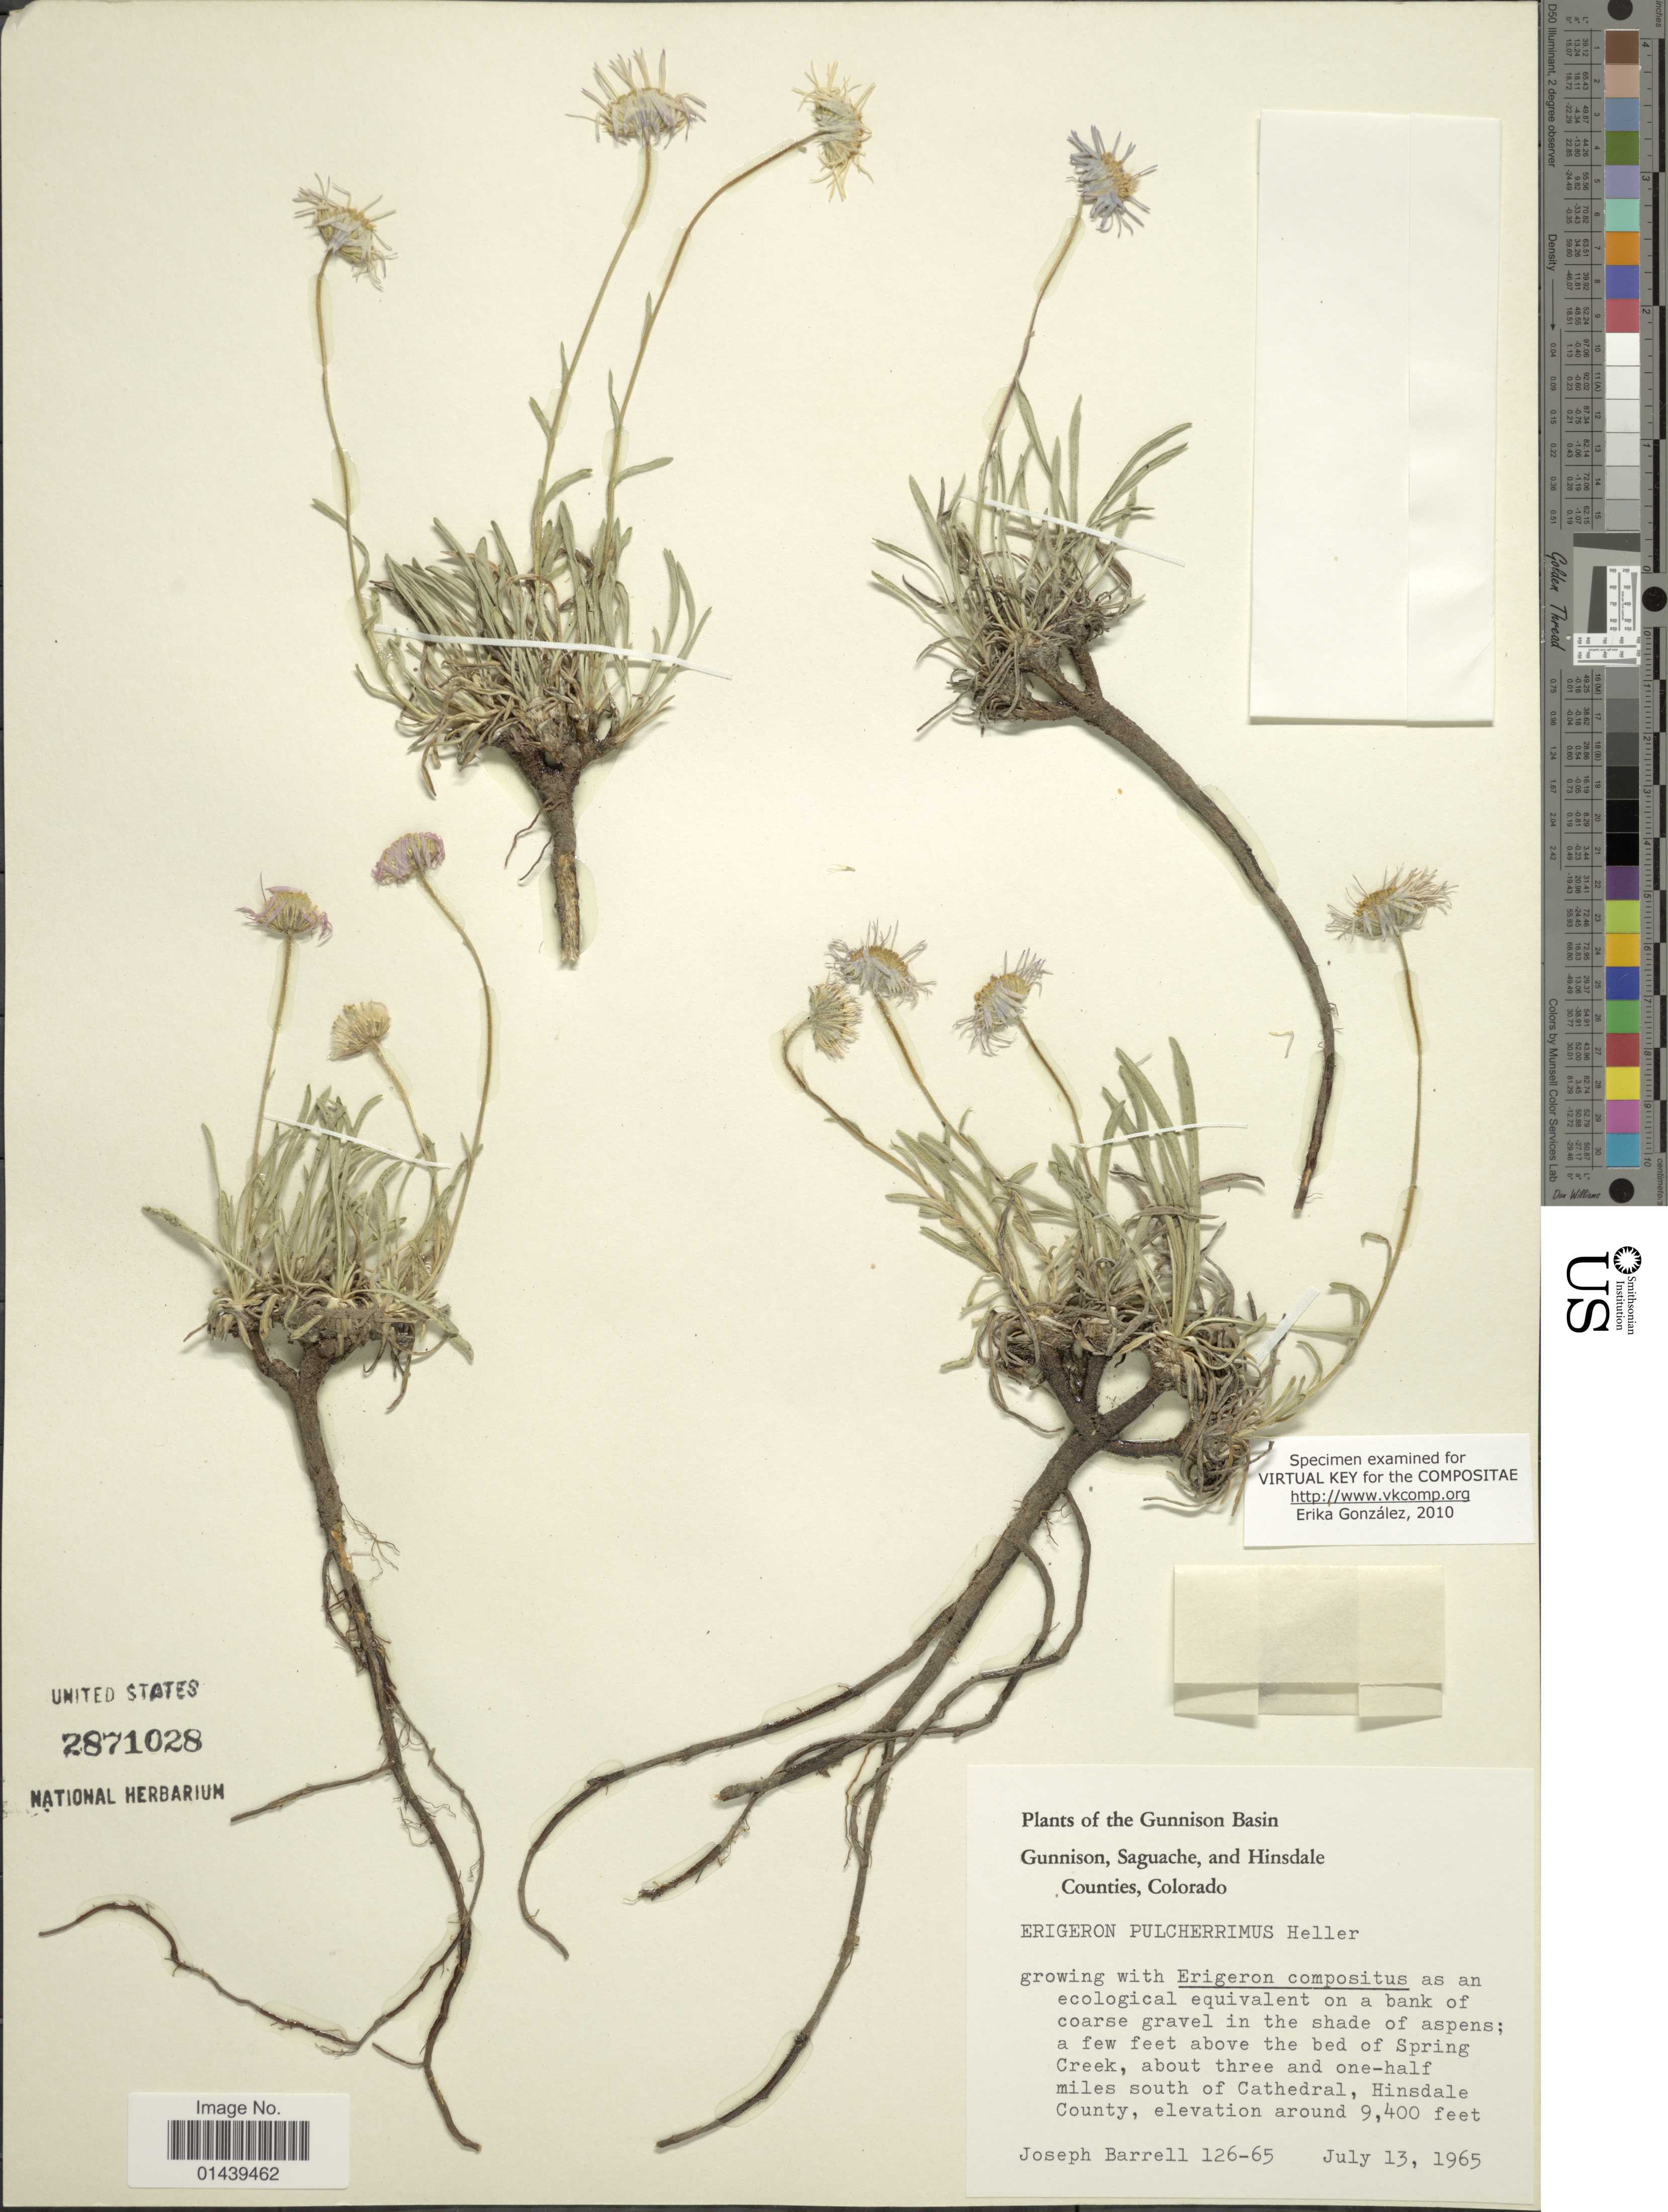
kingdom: Plantae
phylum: Tracheophyta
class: Magnoliopsida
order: Asterales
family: Asteraceae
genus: Erigeron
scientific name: Erigeron pulcherrimus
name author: A. Heller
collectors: J. Barrell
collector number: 126-65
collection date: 1965-07-13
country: United States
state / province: Colorado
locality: Gunnison Basin. a few feet above the bed of Spring Creek, about three and one-half miles south of Cathedral, Hinsdale County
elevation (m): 2865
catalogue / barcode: US 2871028